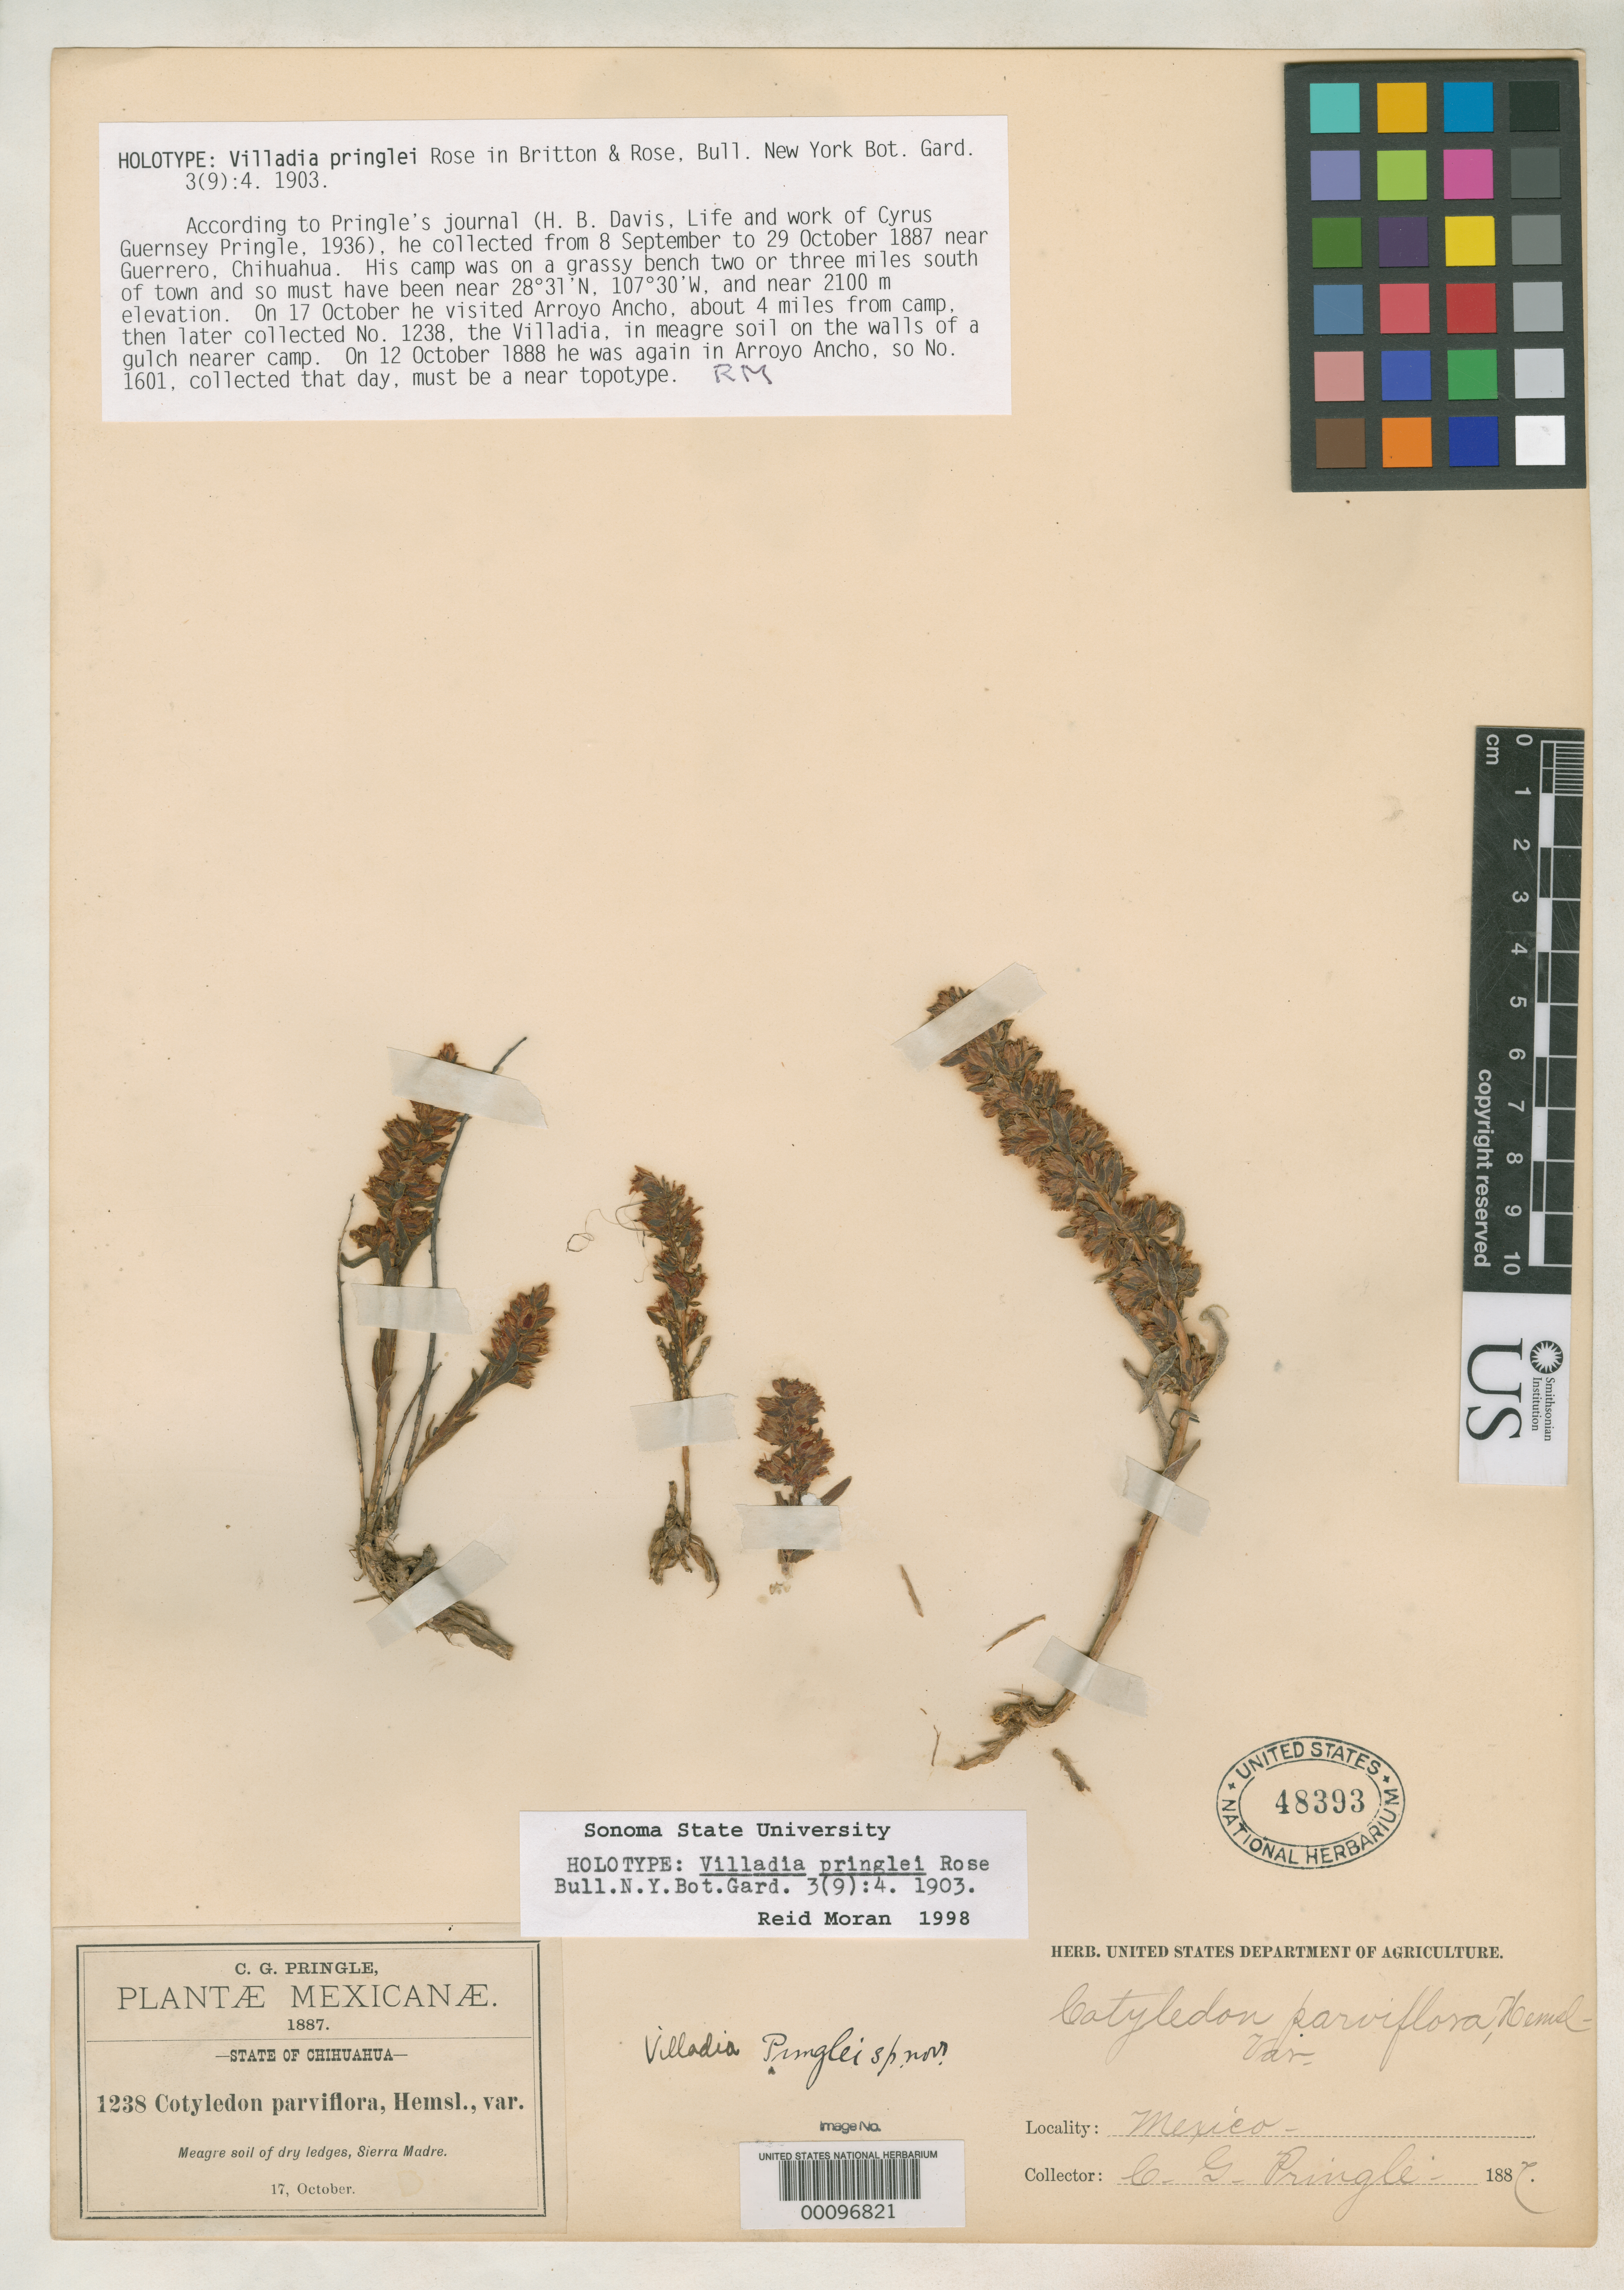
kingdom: Plantae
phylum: Tracheophyta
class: Magnoliopsida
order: Saxifragales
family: Crassulaceae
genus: Villadia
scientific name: Villadia pringlei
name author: Rose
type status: Holotype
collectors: C. G. Pringle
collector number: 1238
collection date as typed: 17 Oct 1887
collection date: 1887-10-17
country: Mexico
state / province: Chihuahua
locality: Sierra Madres.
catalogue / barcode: US 48393